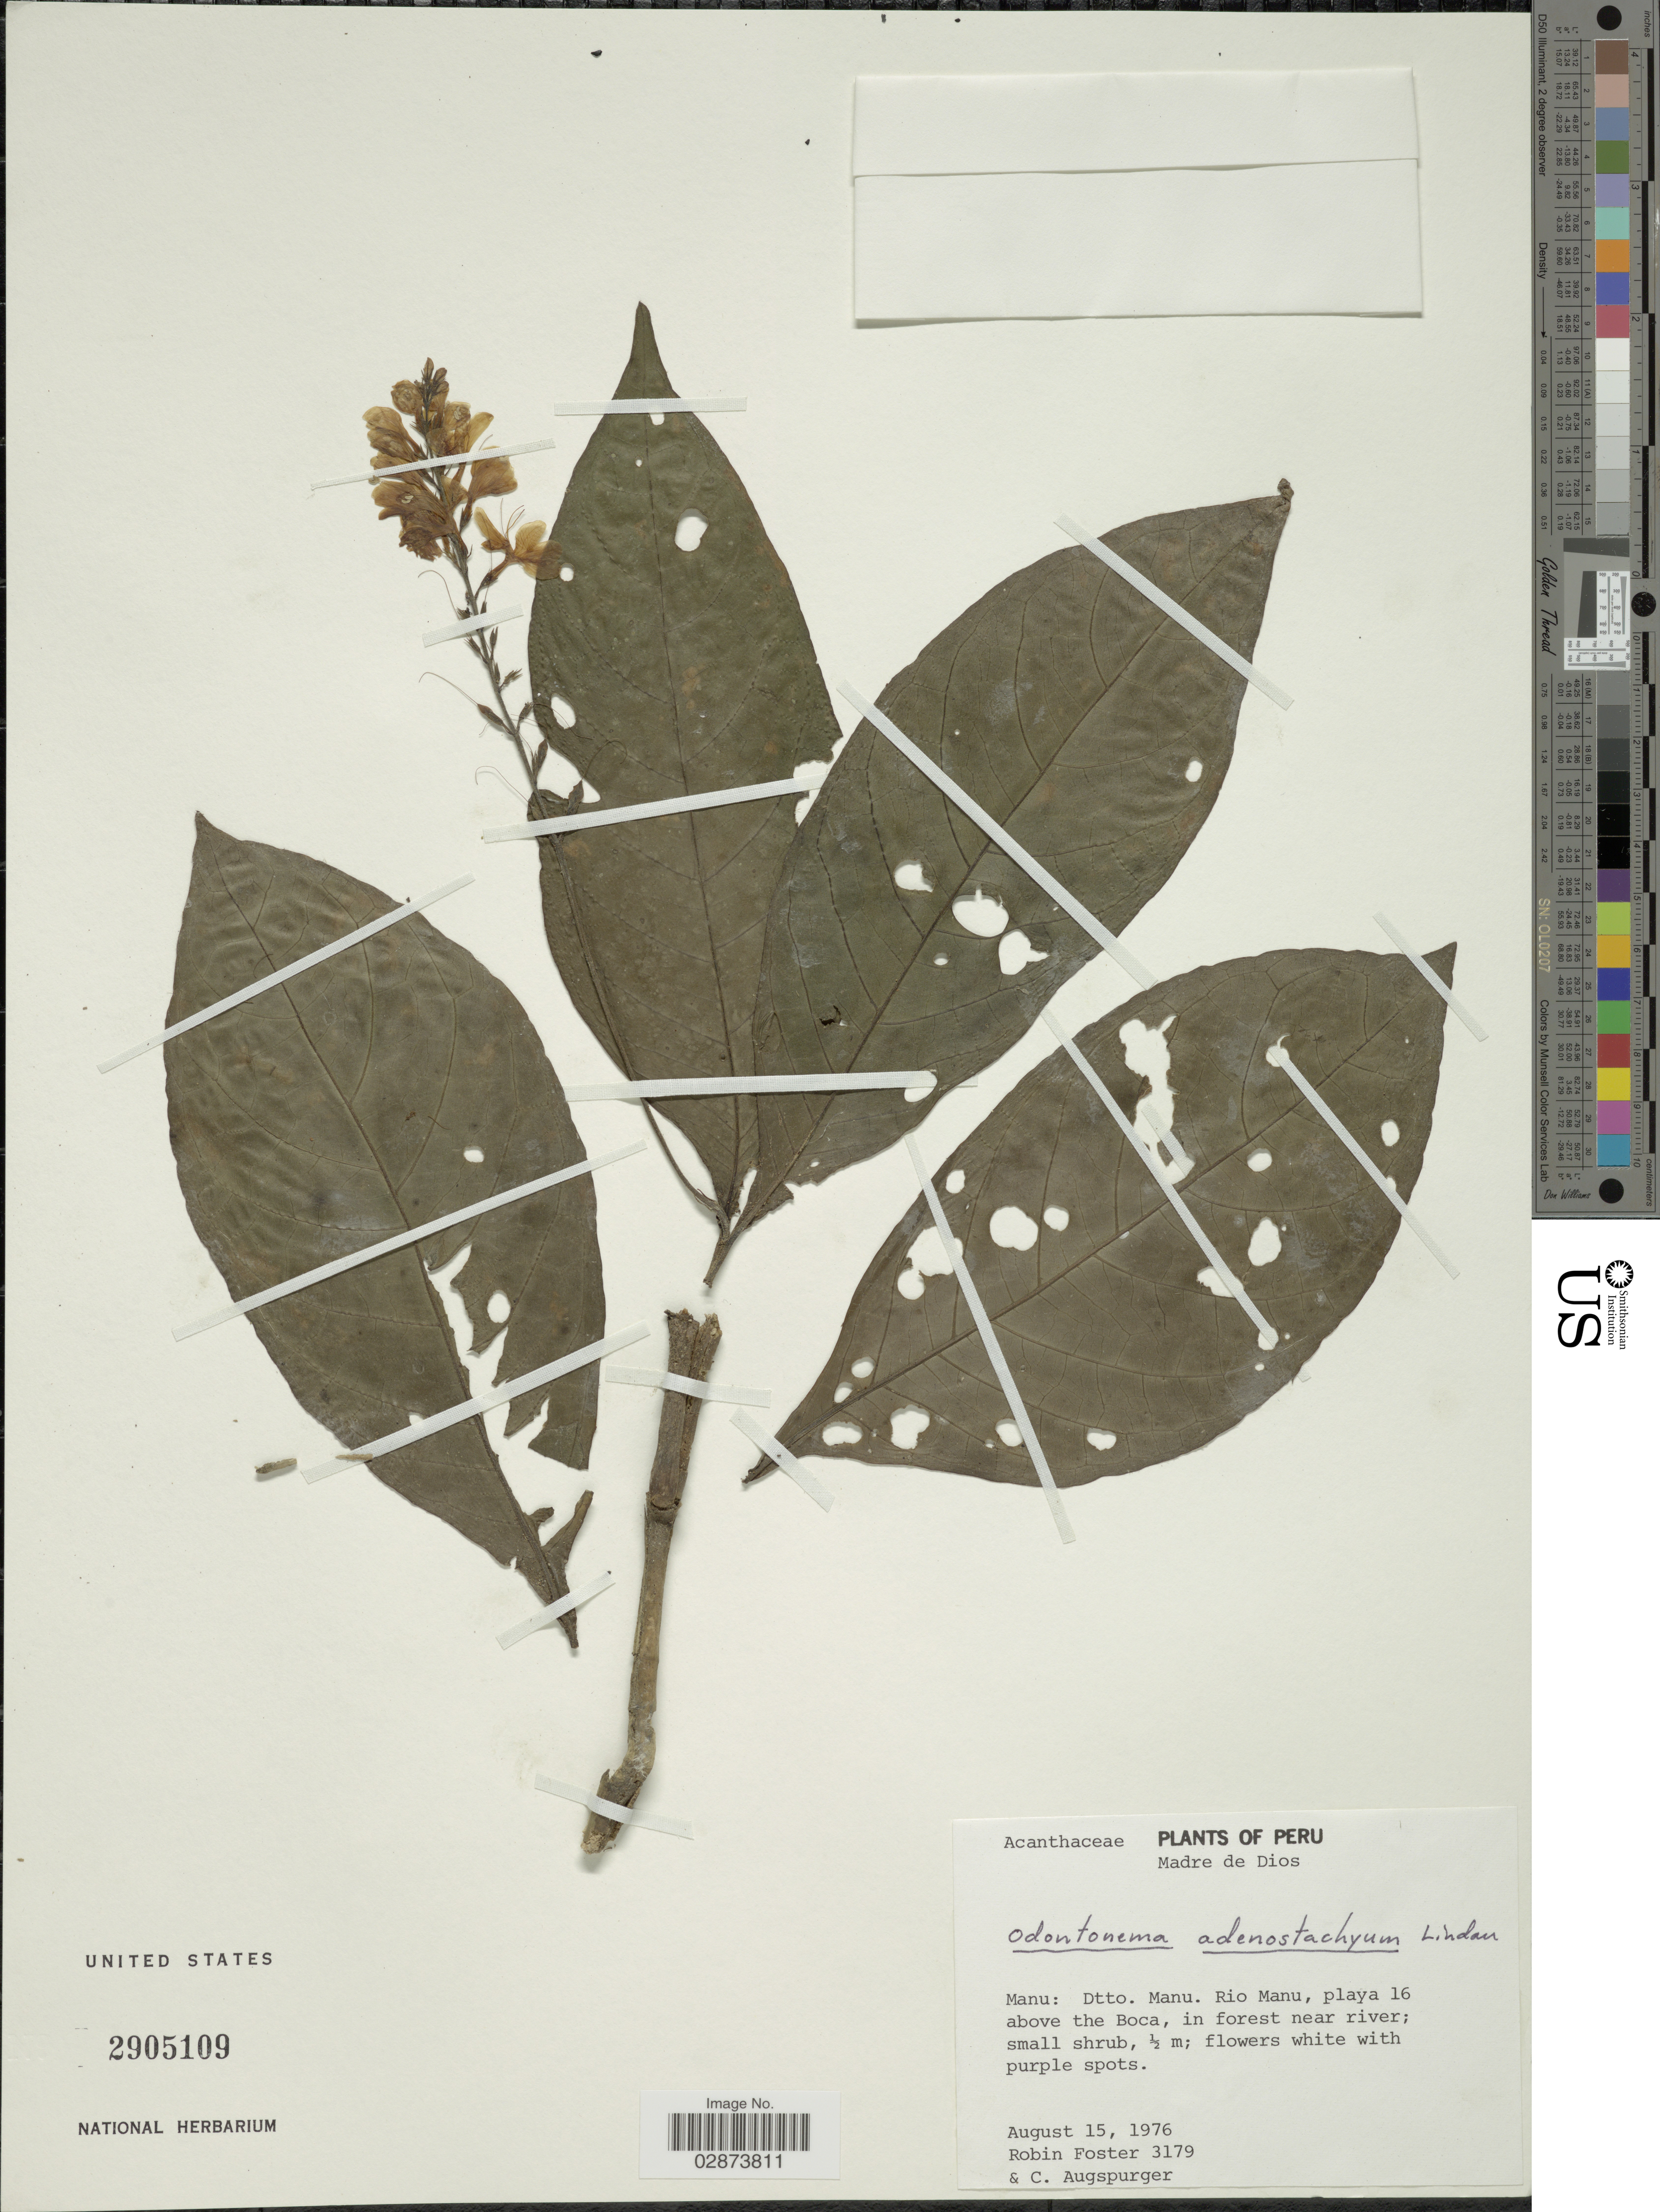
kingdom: Plantae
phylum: Tracheophyta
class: Magnoliopsida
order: Lamiales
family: Acanthaceae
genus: Pulchranthus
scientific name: Pulchranthus adenostachyus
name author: (Lindau) V.M. Baum et al.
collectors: R. B. Foster & C. Augspurger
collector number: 3179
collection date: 1976-08-15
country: Peru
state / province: Madre de Dios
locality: Manu: Dtto. Manu. Rio Manu, playa 16 above the Boca, in forest near river.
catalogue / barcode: US 2905109